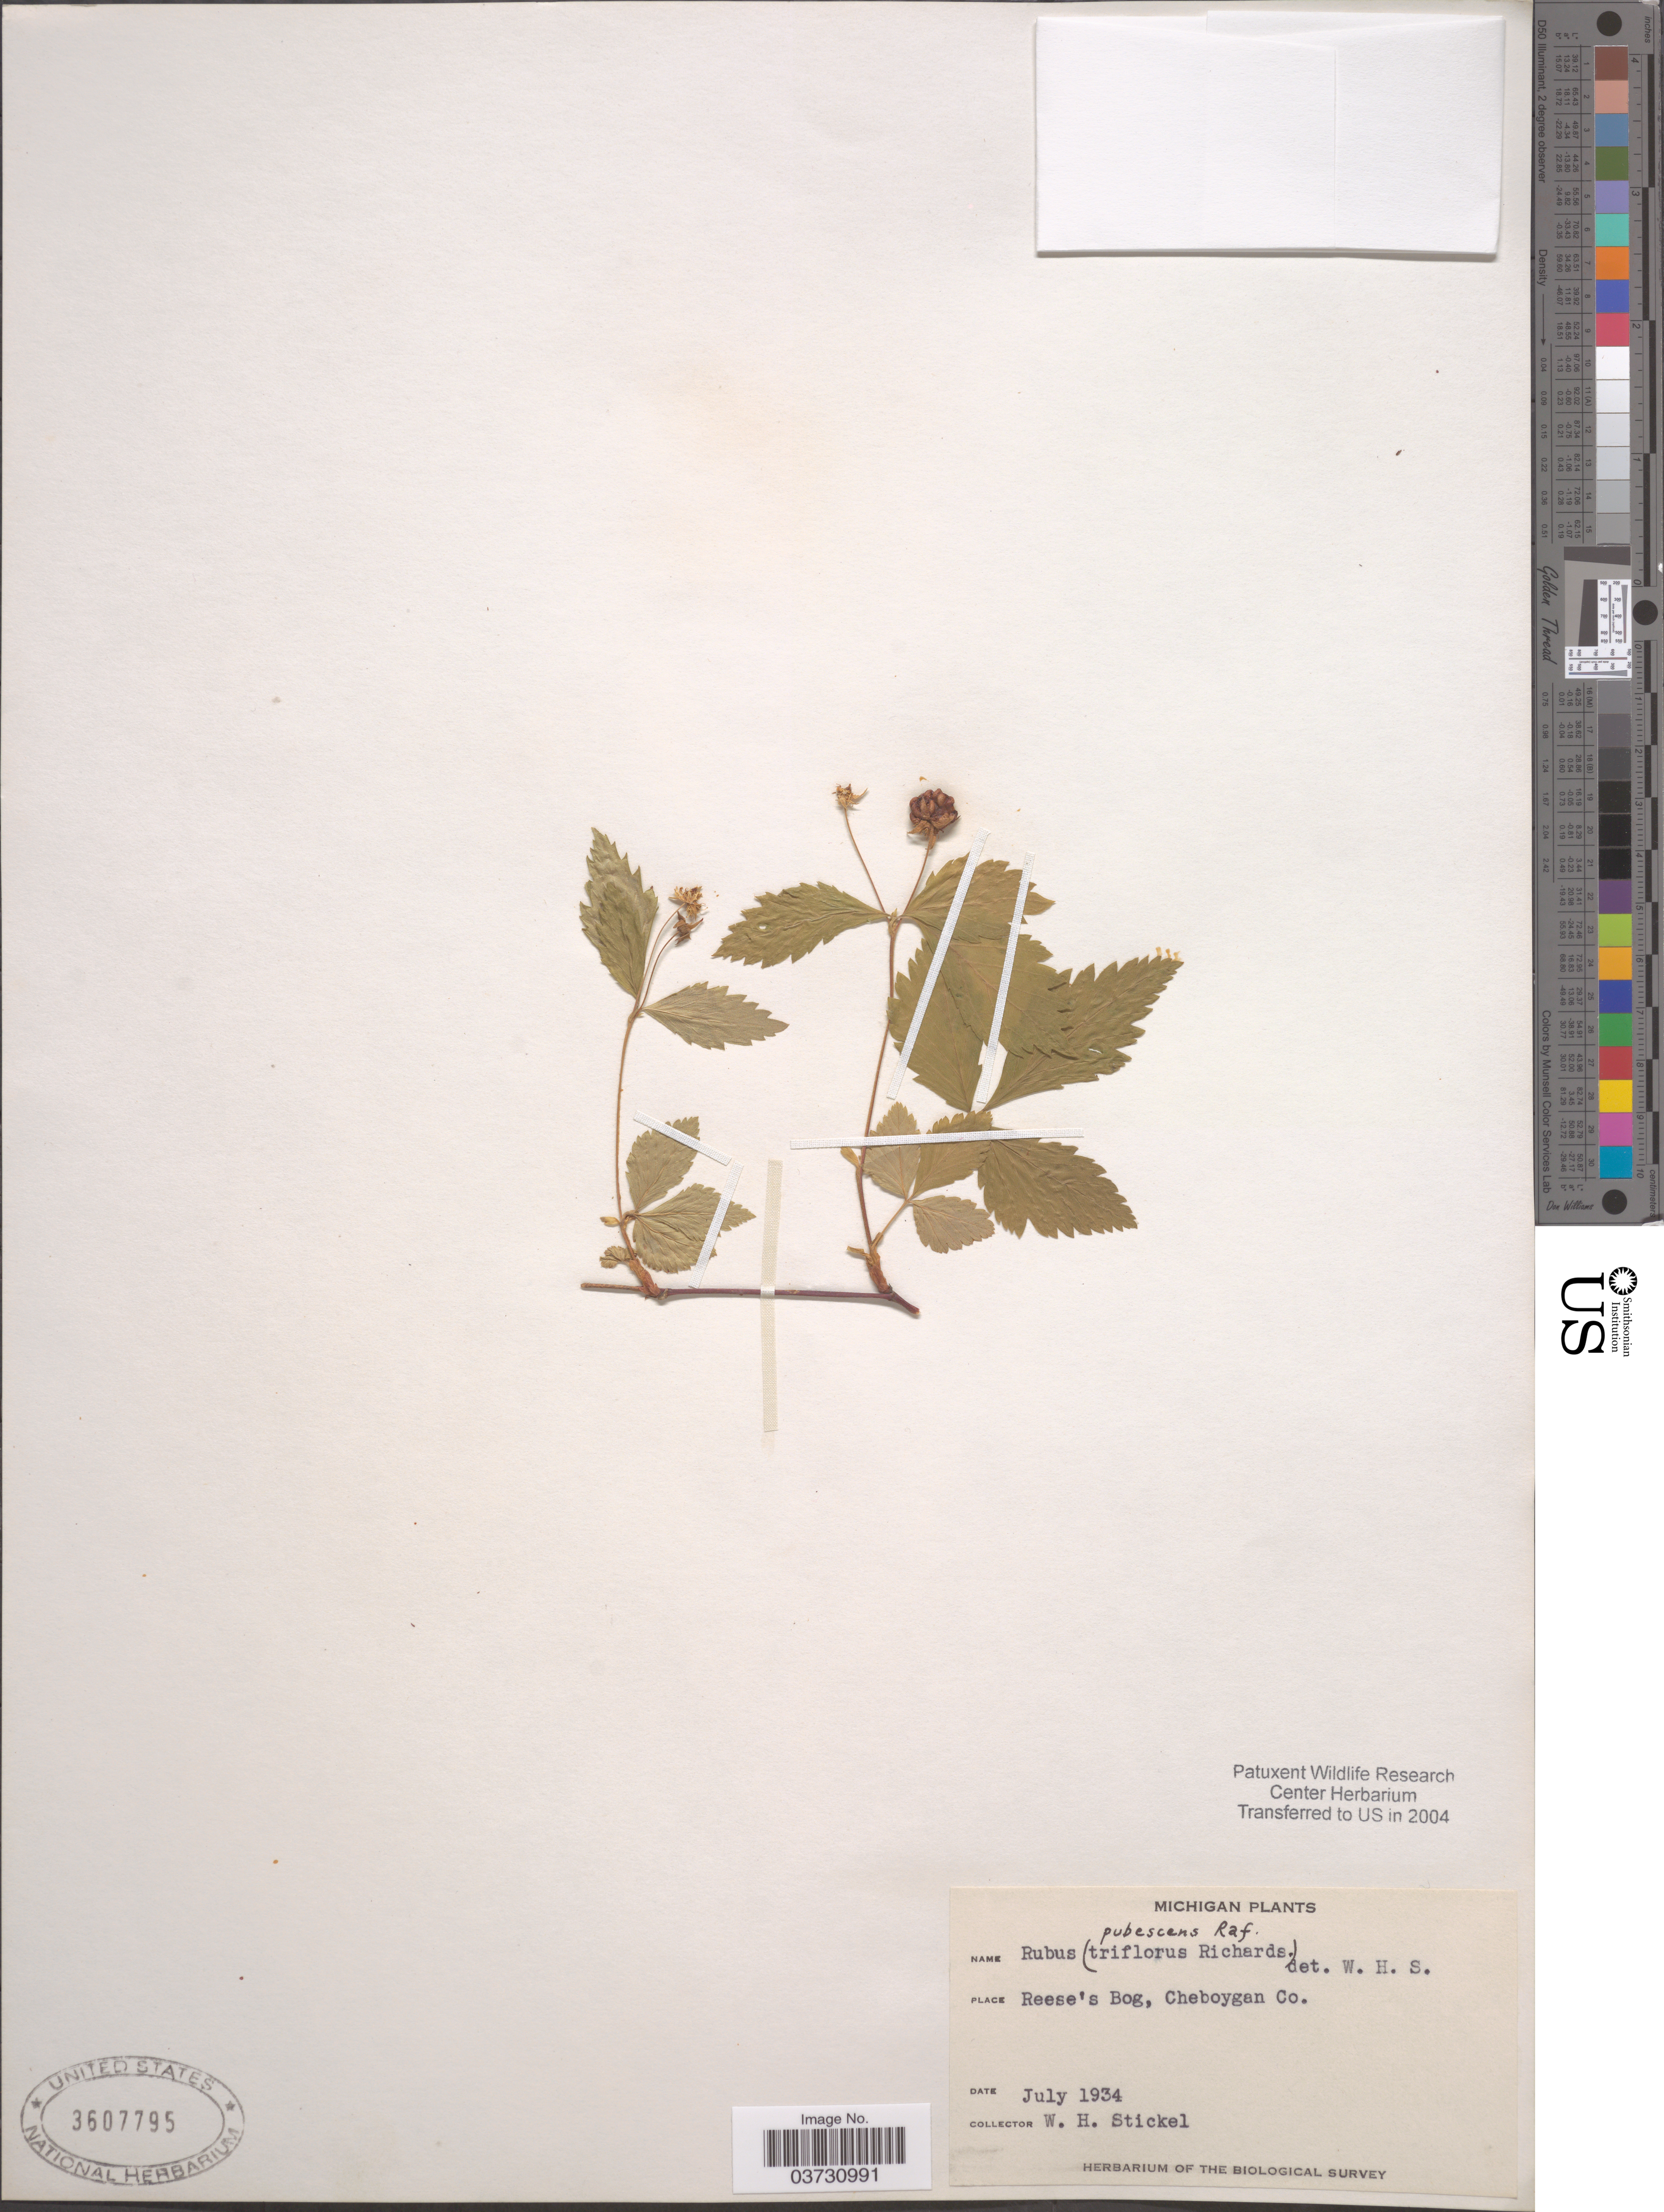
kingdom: Plantae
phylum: Tracheophyta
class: Magnoliopsida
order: Rosales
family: Rosaceae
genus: Rubus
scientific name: Rubus pubescens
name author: Raf.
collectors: W. Stickel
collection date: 1934-07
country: United States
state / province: Michigan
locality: Reese's Bog, Cheboygan Co.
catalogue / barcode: US 3607795